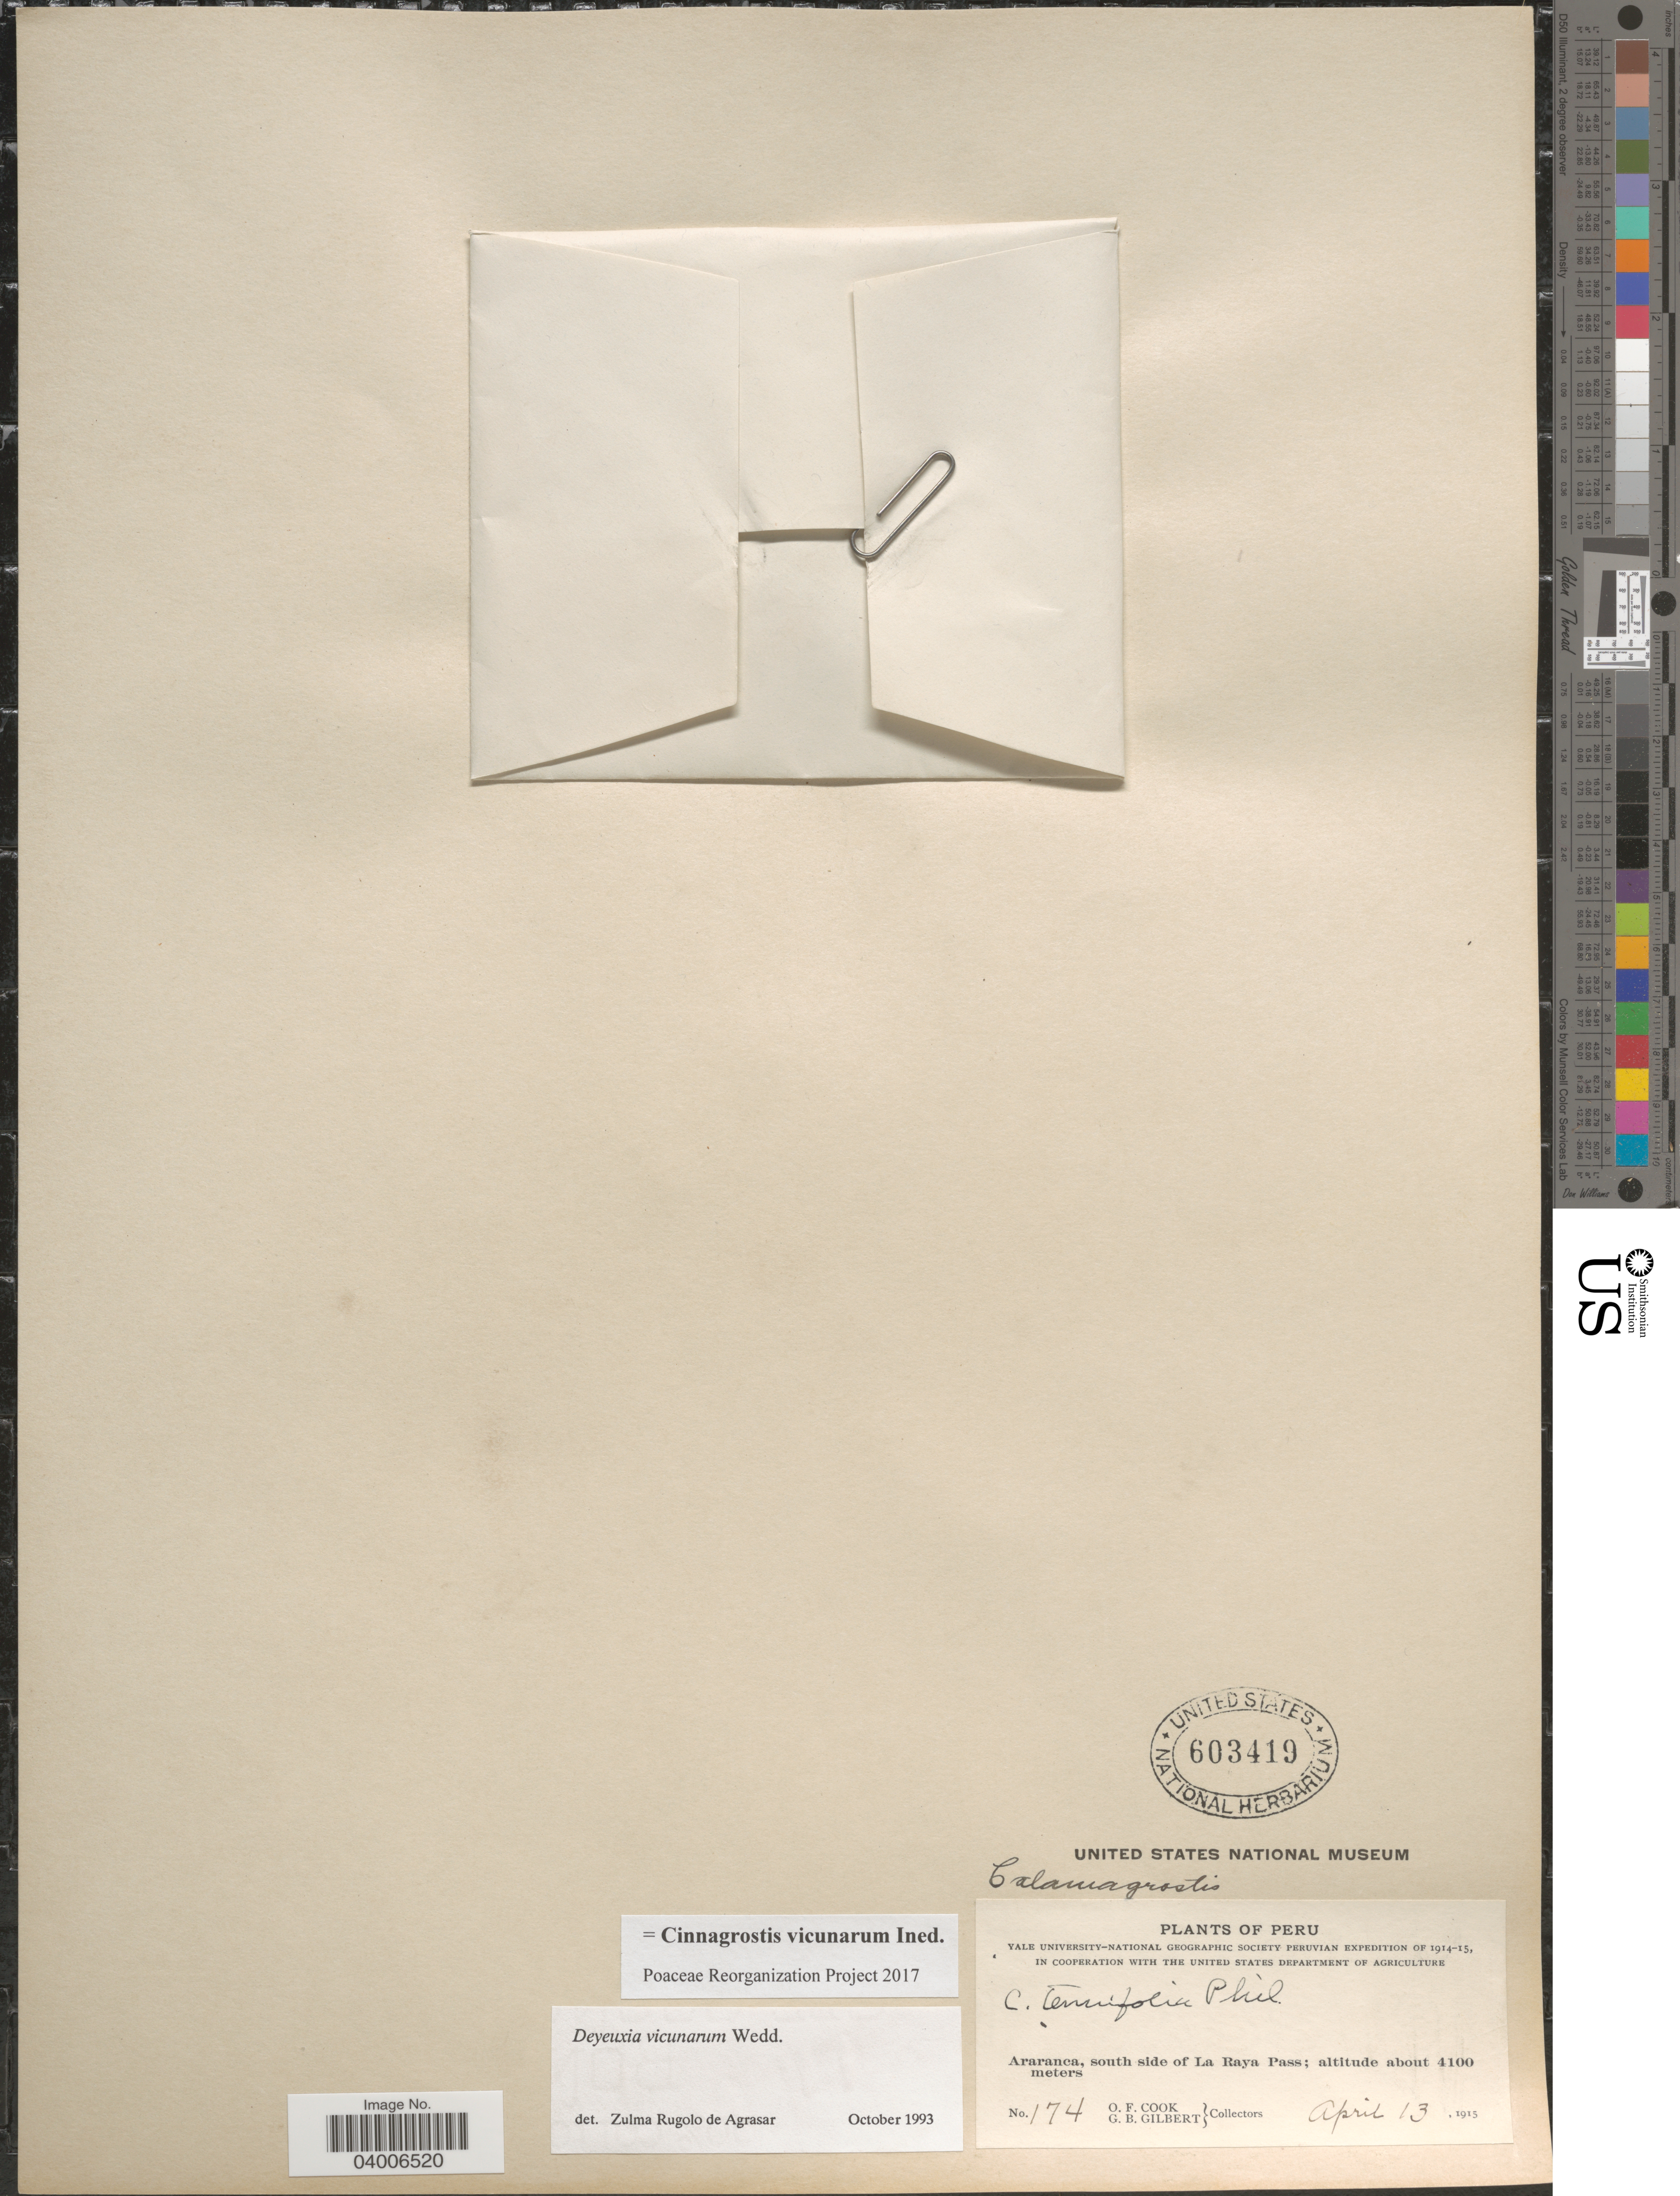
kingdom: Plantae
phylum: Tracheophyta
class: Liliopsida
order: Poales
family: Poaceae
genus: Cinnagrostis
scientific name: Cinnagrostis vicunarum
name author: (Wedd.) P.M. Peterson et al.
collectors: O. F. Cook & G. B. Gilbert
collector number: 174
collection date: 1915-04-13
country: Peru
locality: Araranca, south side of La Raya Pass.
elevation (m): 4100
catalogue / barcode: US 603419